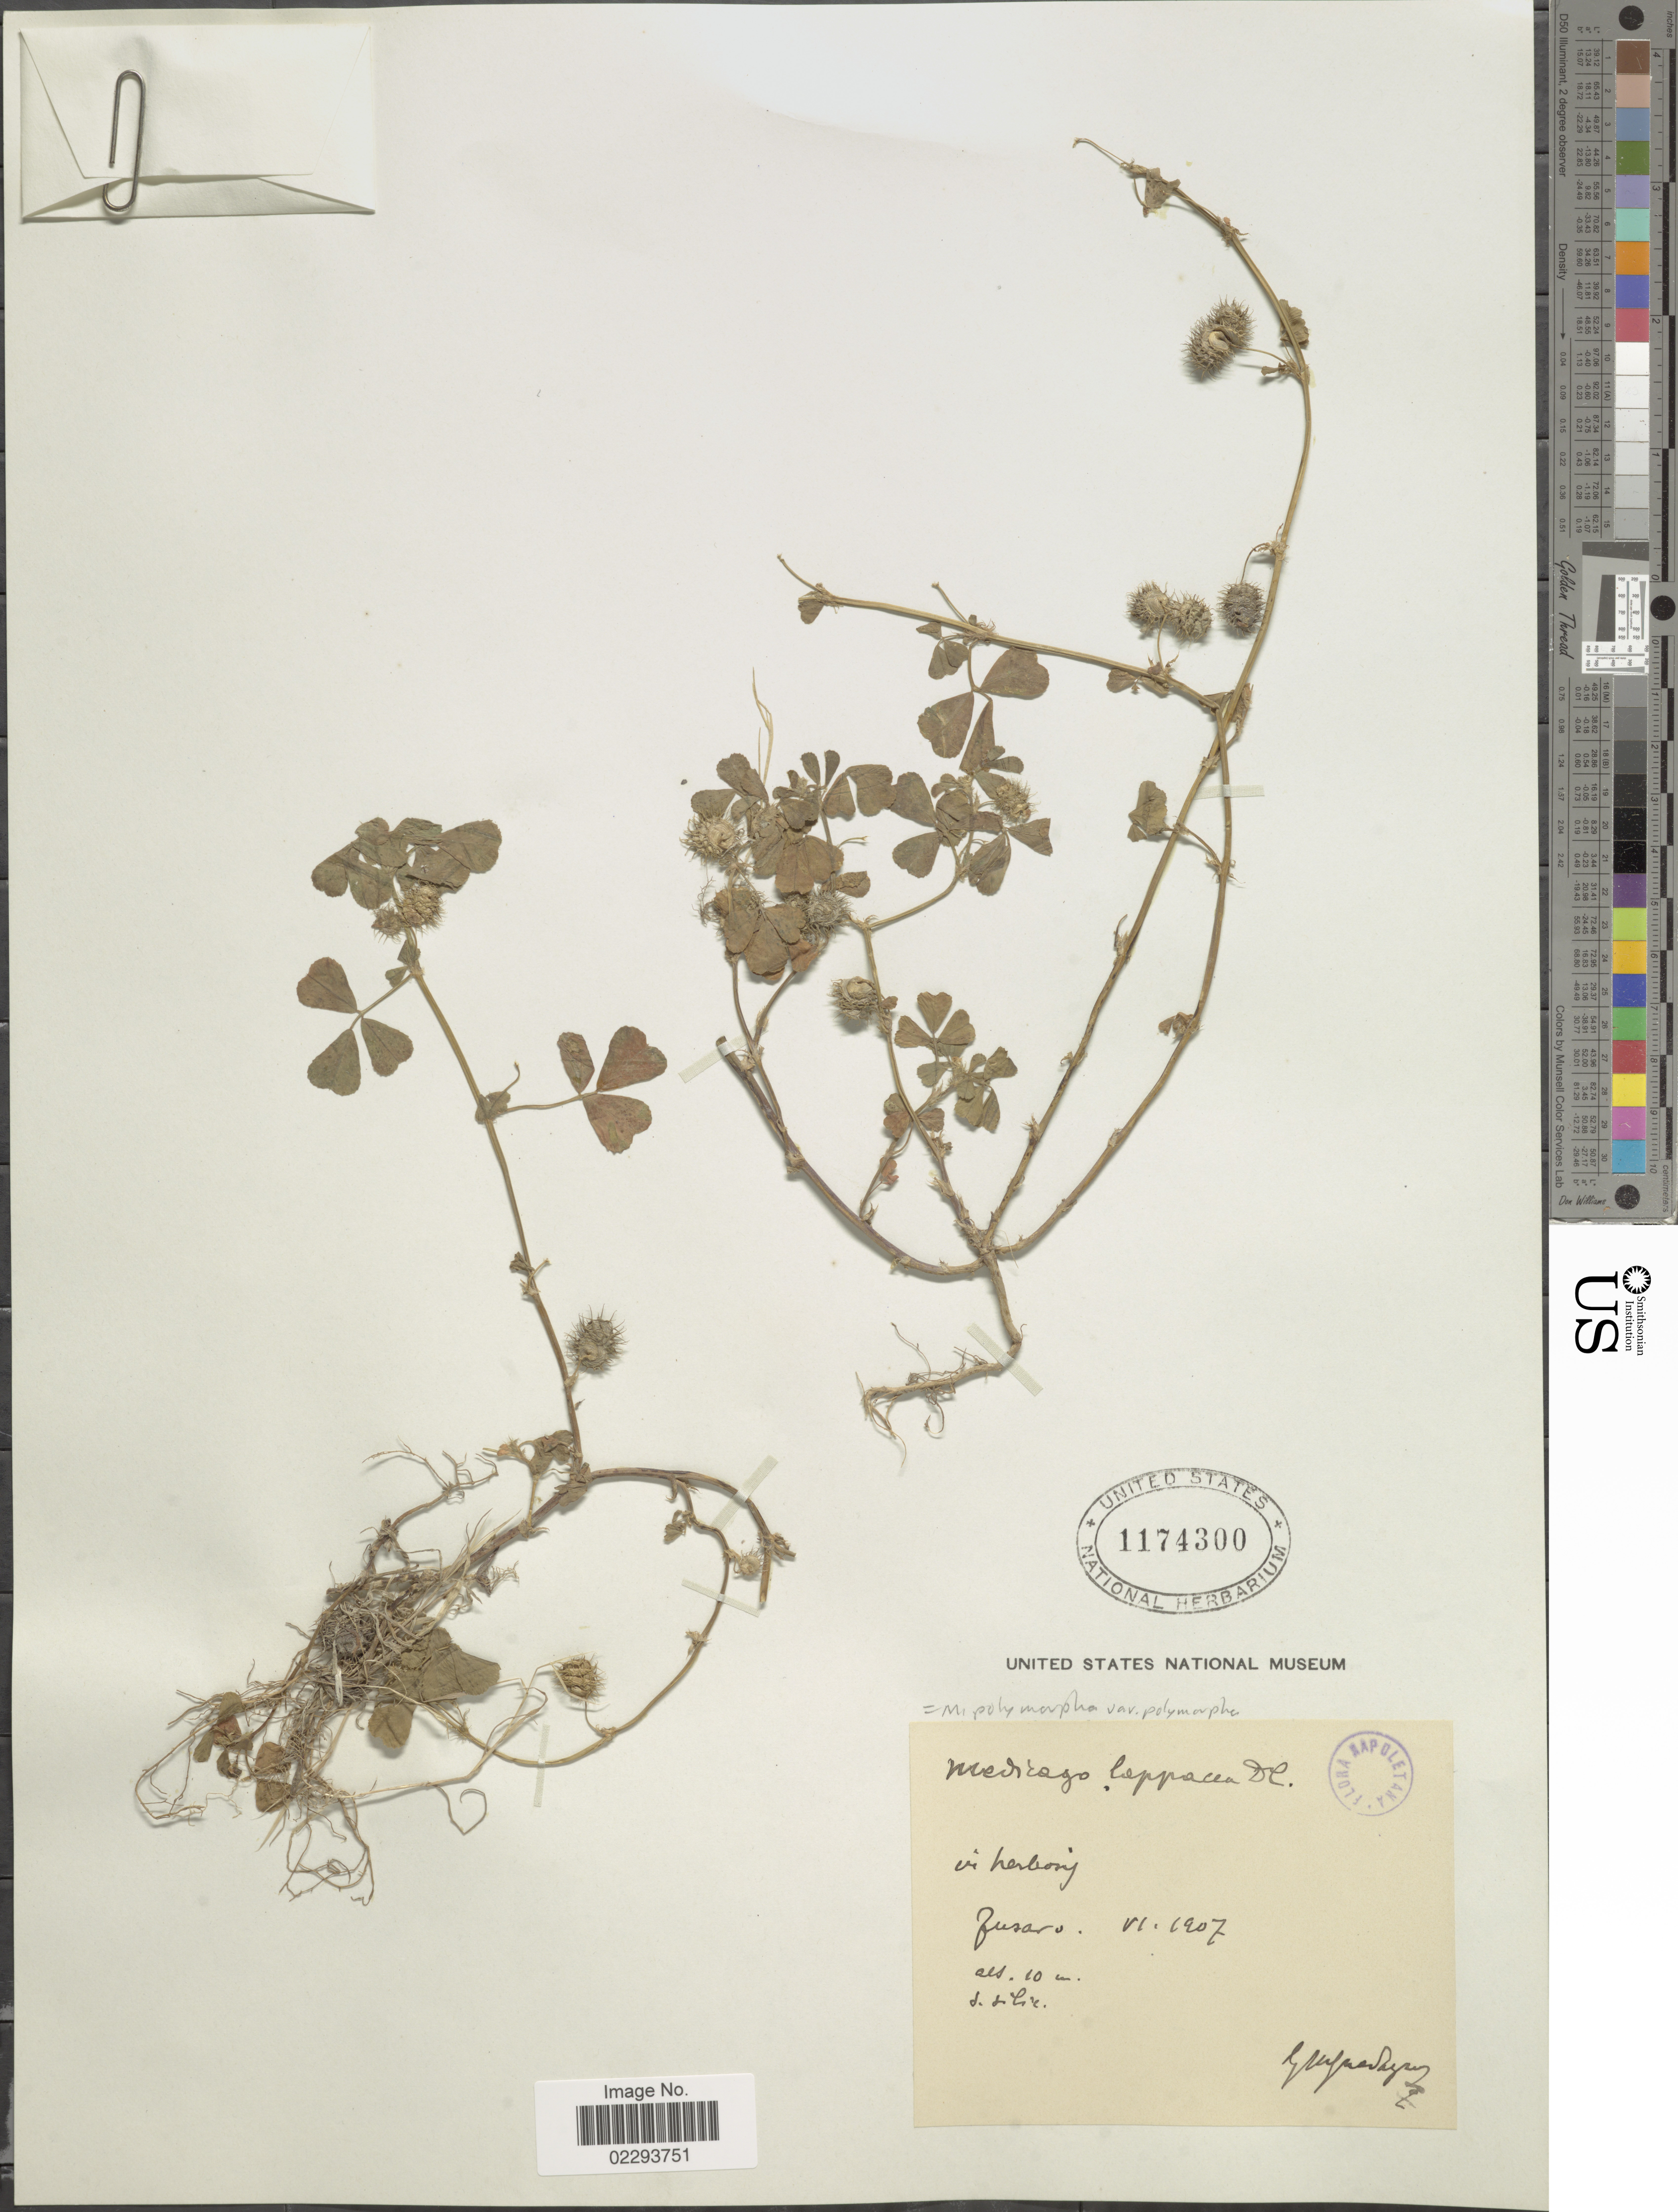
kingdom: Plantae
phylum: Tracheophyta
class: Magnoliopsida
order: Fabales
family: Fabaceae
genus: Medicago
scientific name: Medicago polymorpha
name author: L.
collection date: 1907-06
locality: Jusaro [interpreted].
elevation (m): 10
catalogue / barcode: US 1174300